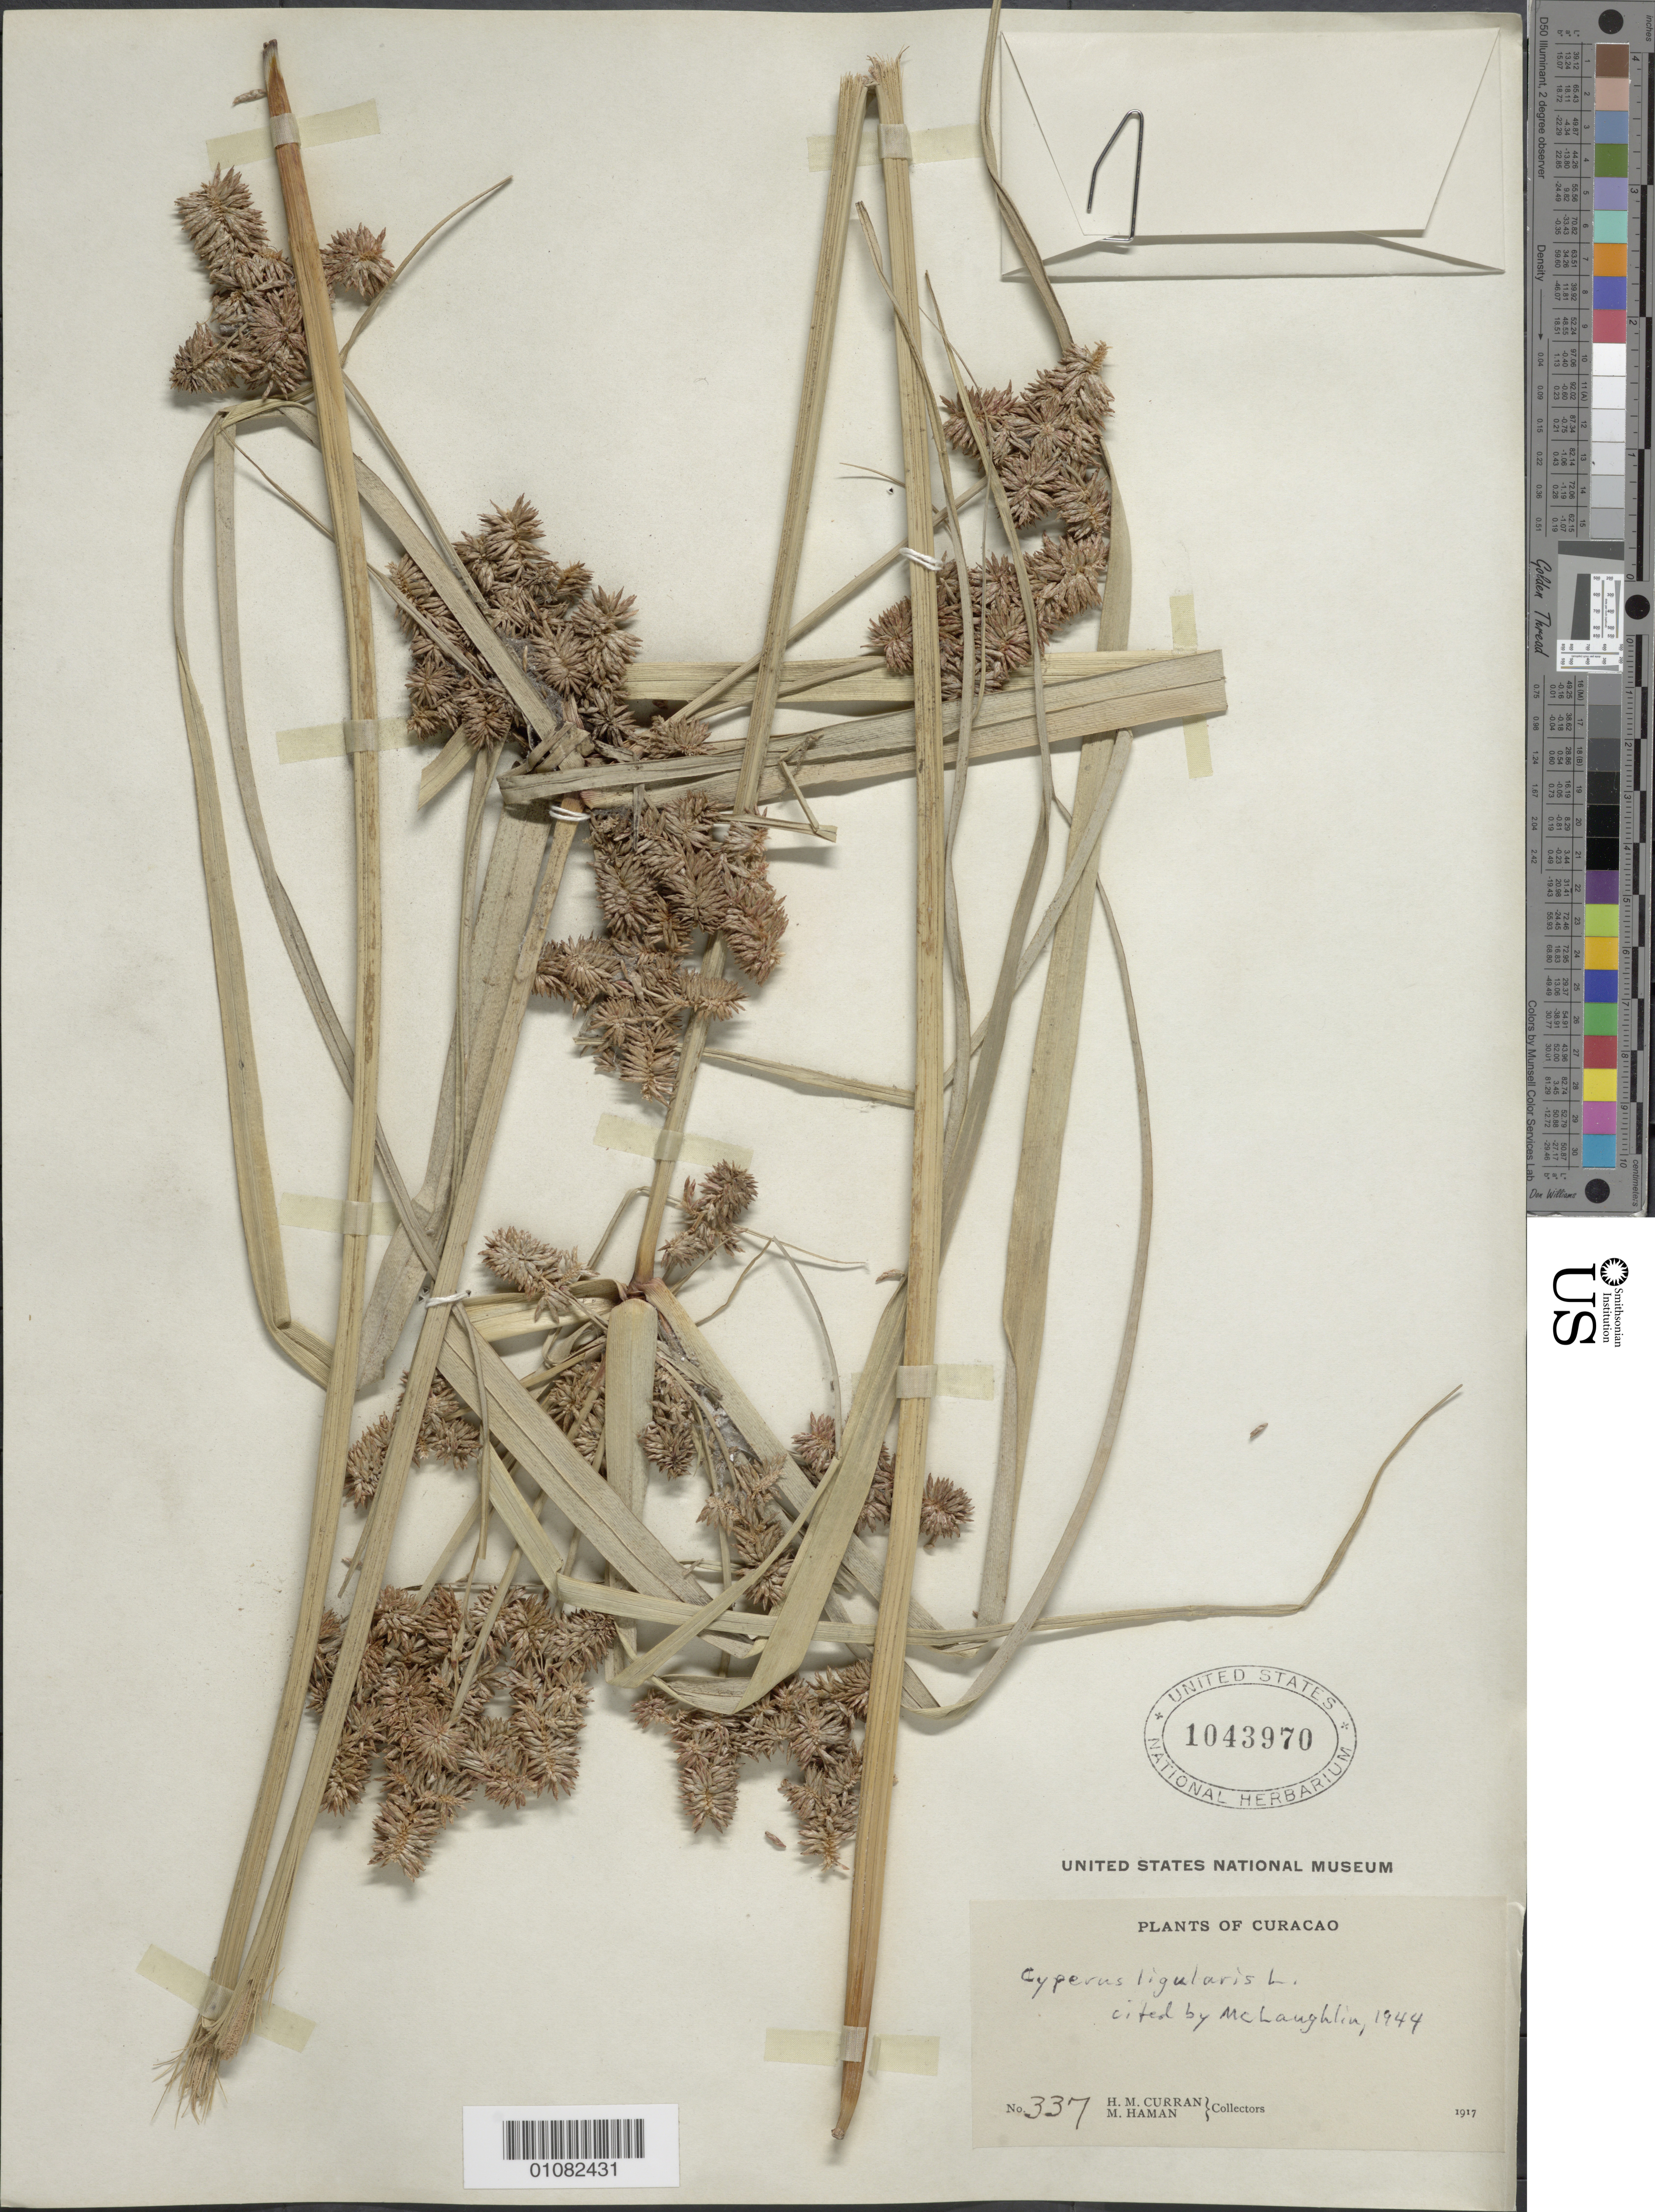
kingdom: Plantae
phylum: Tracheophyta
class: Liliopsida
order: Poales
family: Cyperaceae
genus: Cyperus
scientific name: Cyperus ligularis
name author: L.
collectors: H. M. Curran & M. Haman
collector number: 337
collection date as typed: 1917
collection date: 1917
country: Curaçao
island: Curaçao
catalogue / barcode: US 1043970